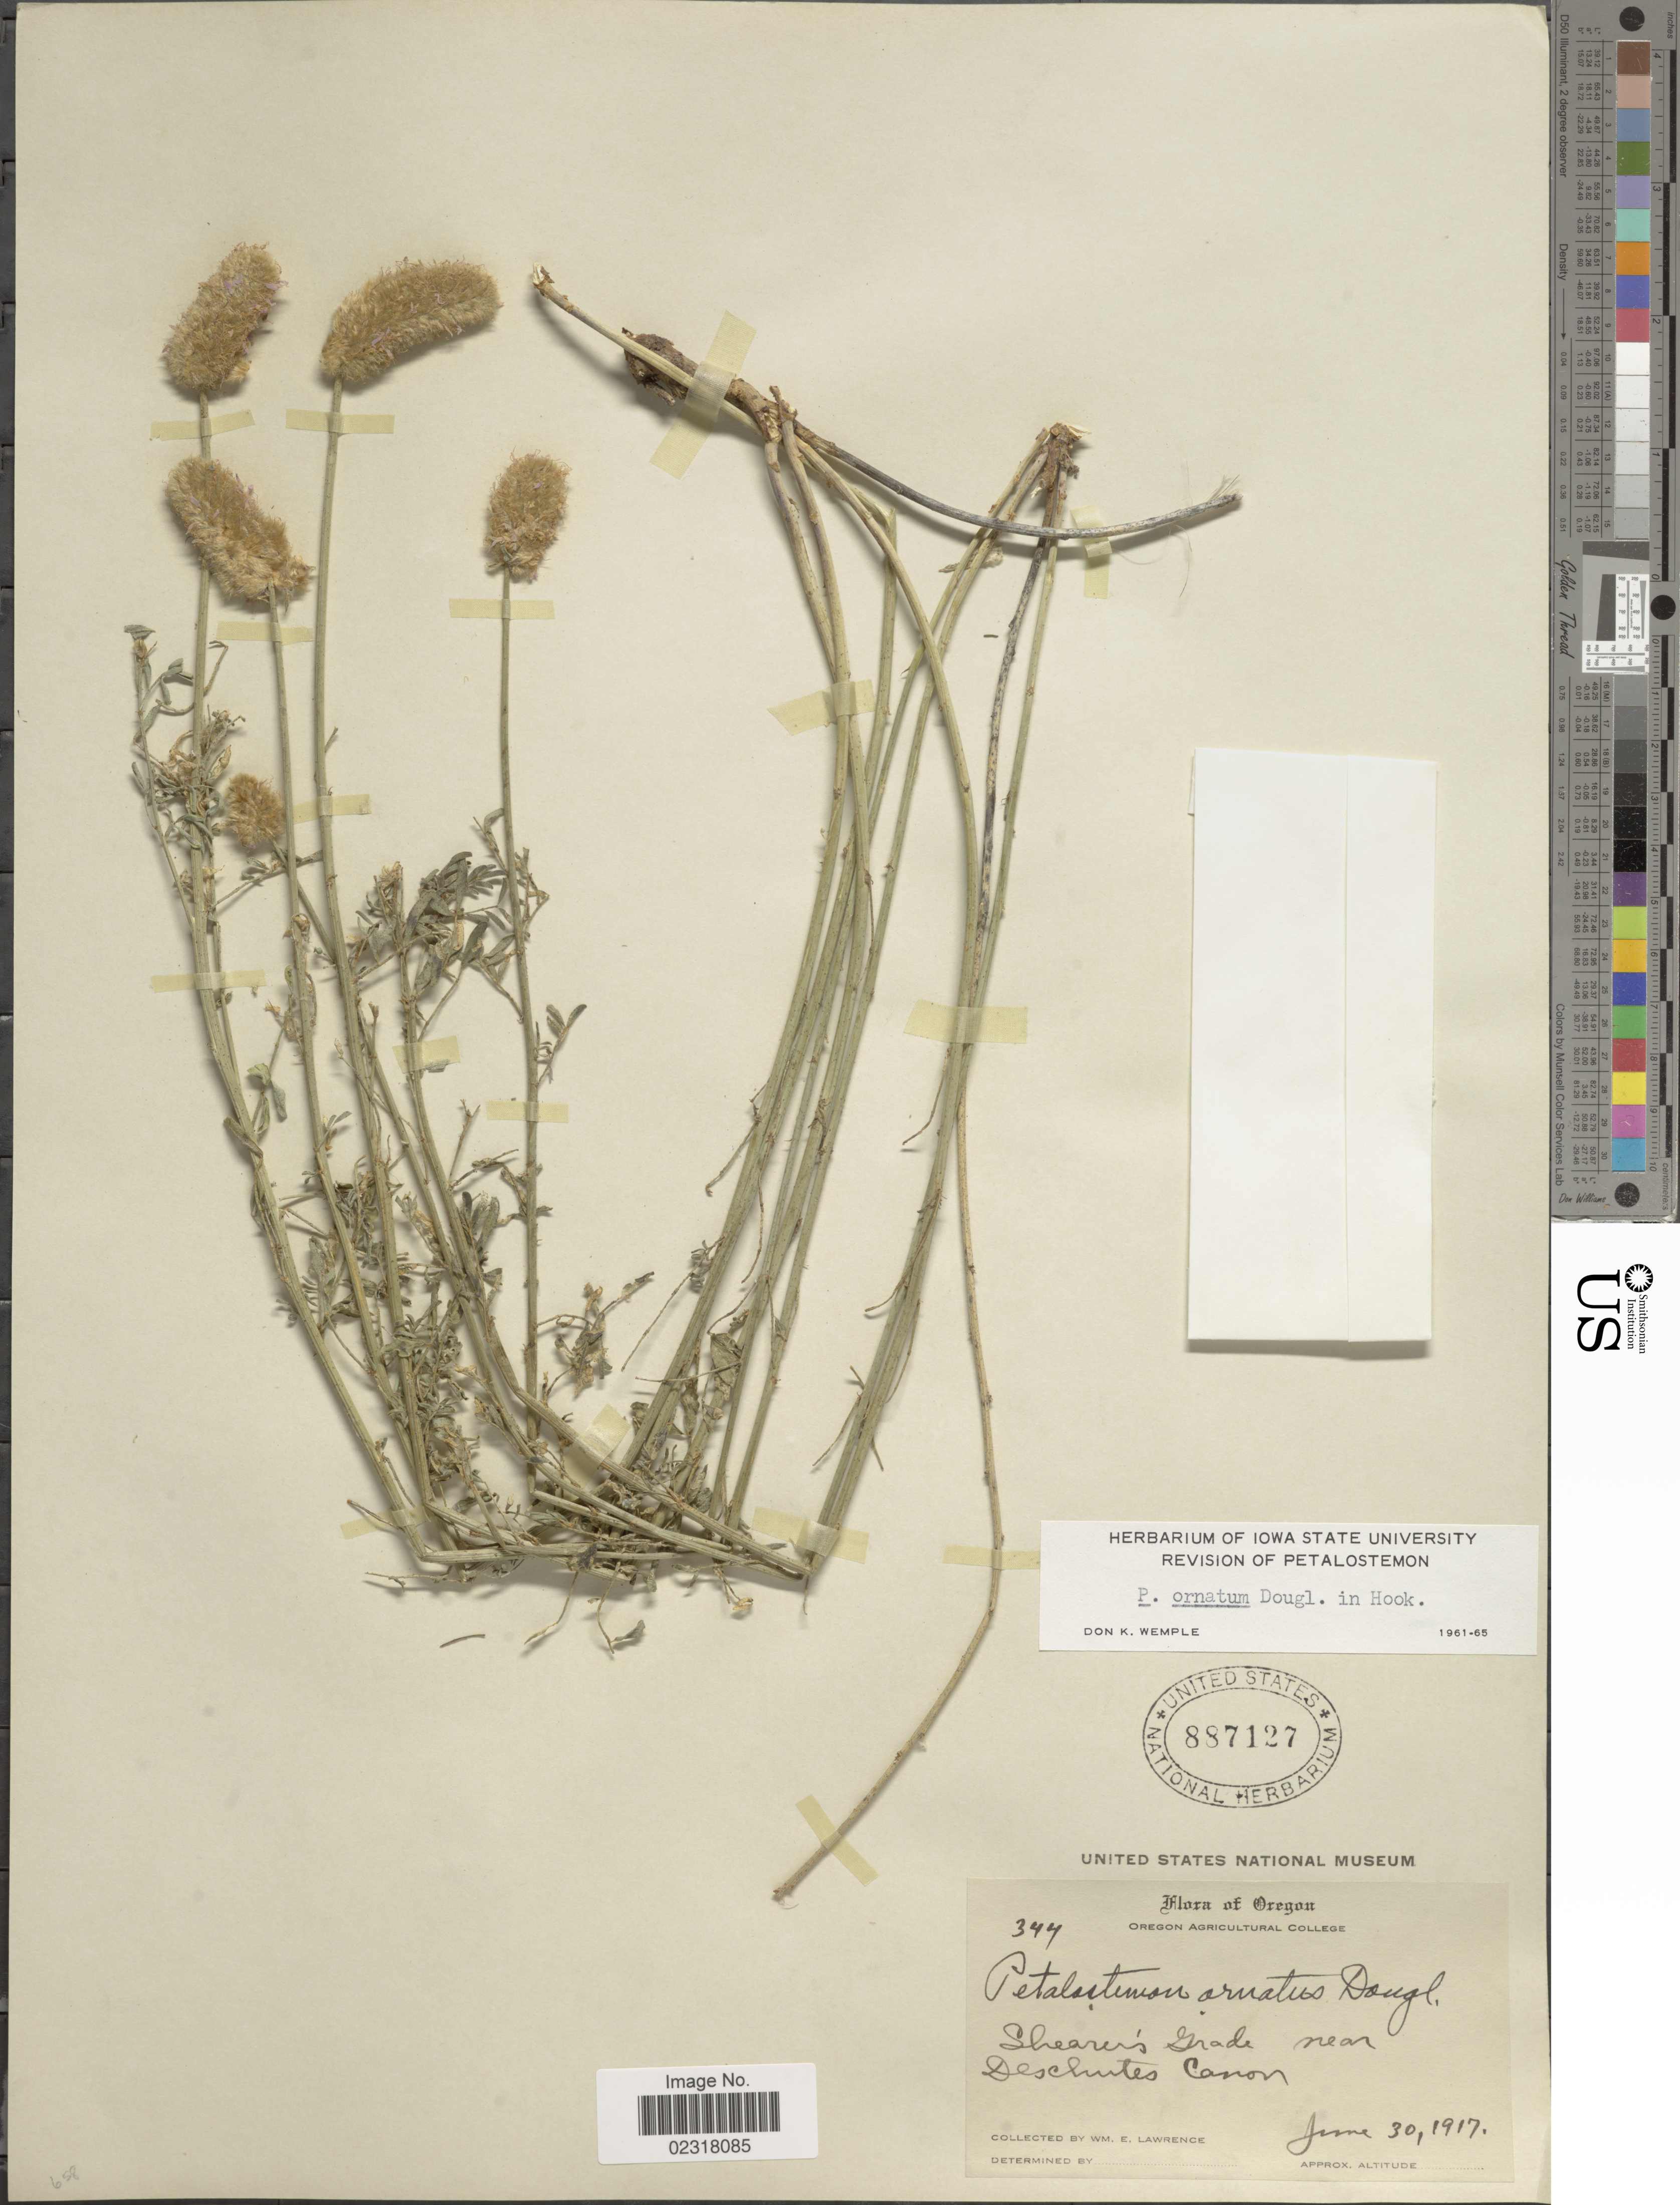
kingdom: Plantae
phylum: Tracheophyta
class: Magnoliopsida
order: Fabales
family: Fabaceae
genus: Dalea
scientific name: Dalea ornata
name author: (Hook.) Eaton & Wright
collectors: W. Lawrence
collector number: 344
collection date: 1917-06-30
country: United States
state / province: Oregon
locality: Shearer's Grade near Deschutes canon.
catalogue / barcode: US 887127